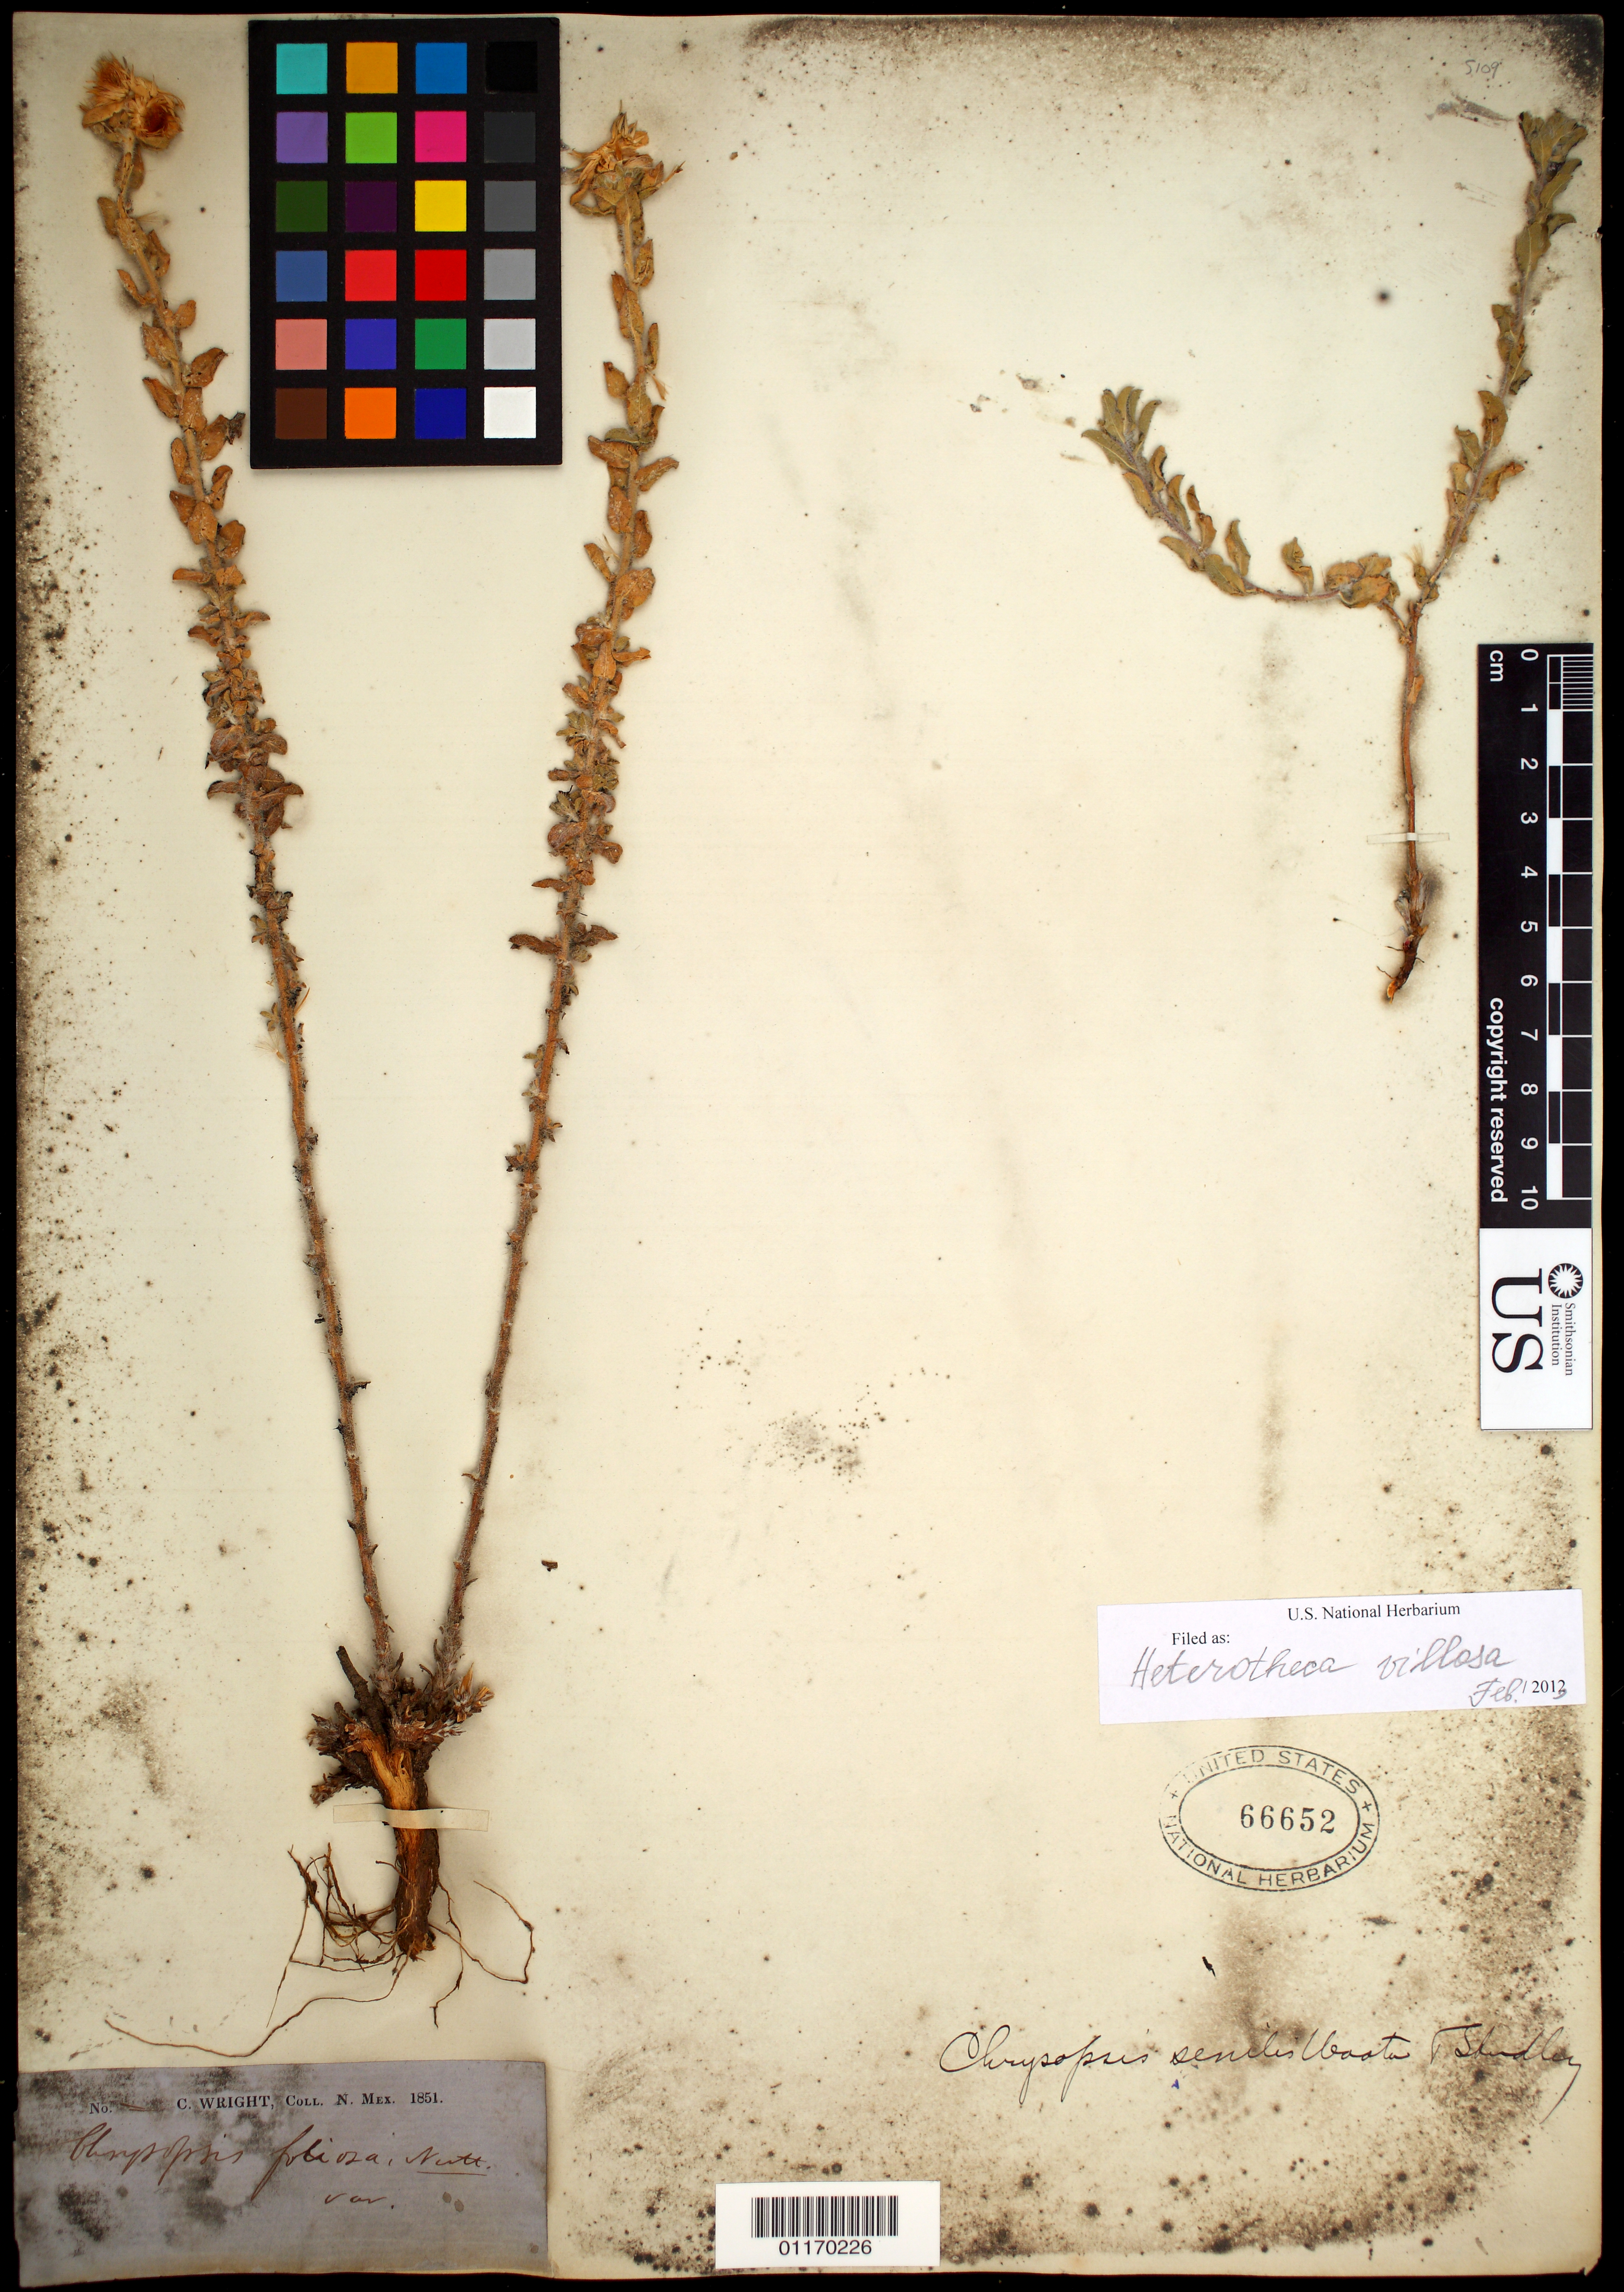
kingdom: Plantae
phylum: Tracheophyta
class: Magnoliopsida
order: Asterales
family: Asteraceae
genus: Heterotheca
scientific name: Heterotheca villosa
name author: (Pursh) Shinners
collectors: C. Wright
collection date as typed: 1851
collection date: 1851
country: United States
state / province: New Mexico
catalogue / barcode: US 66652